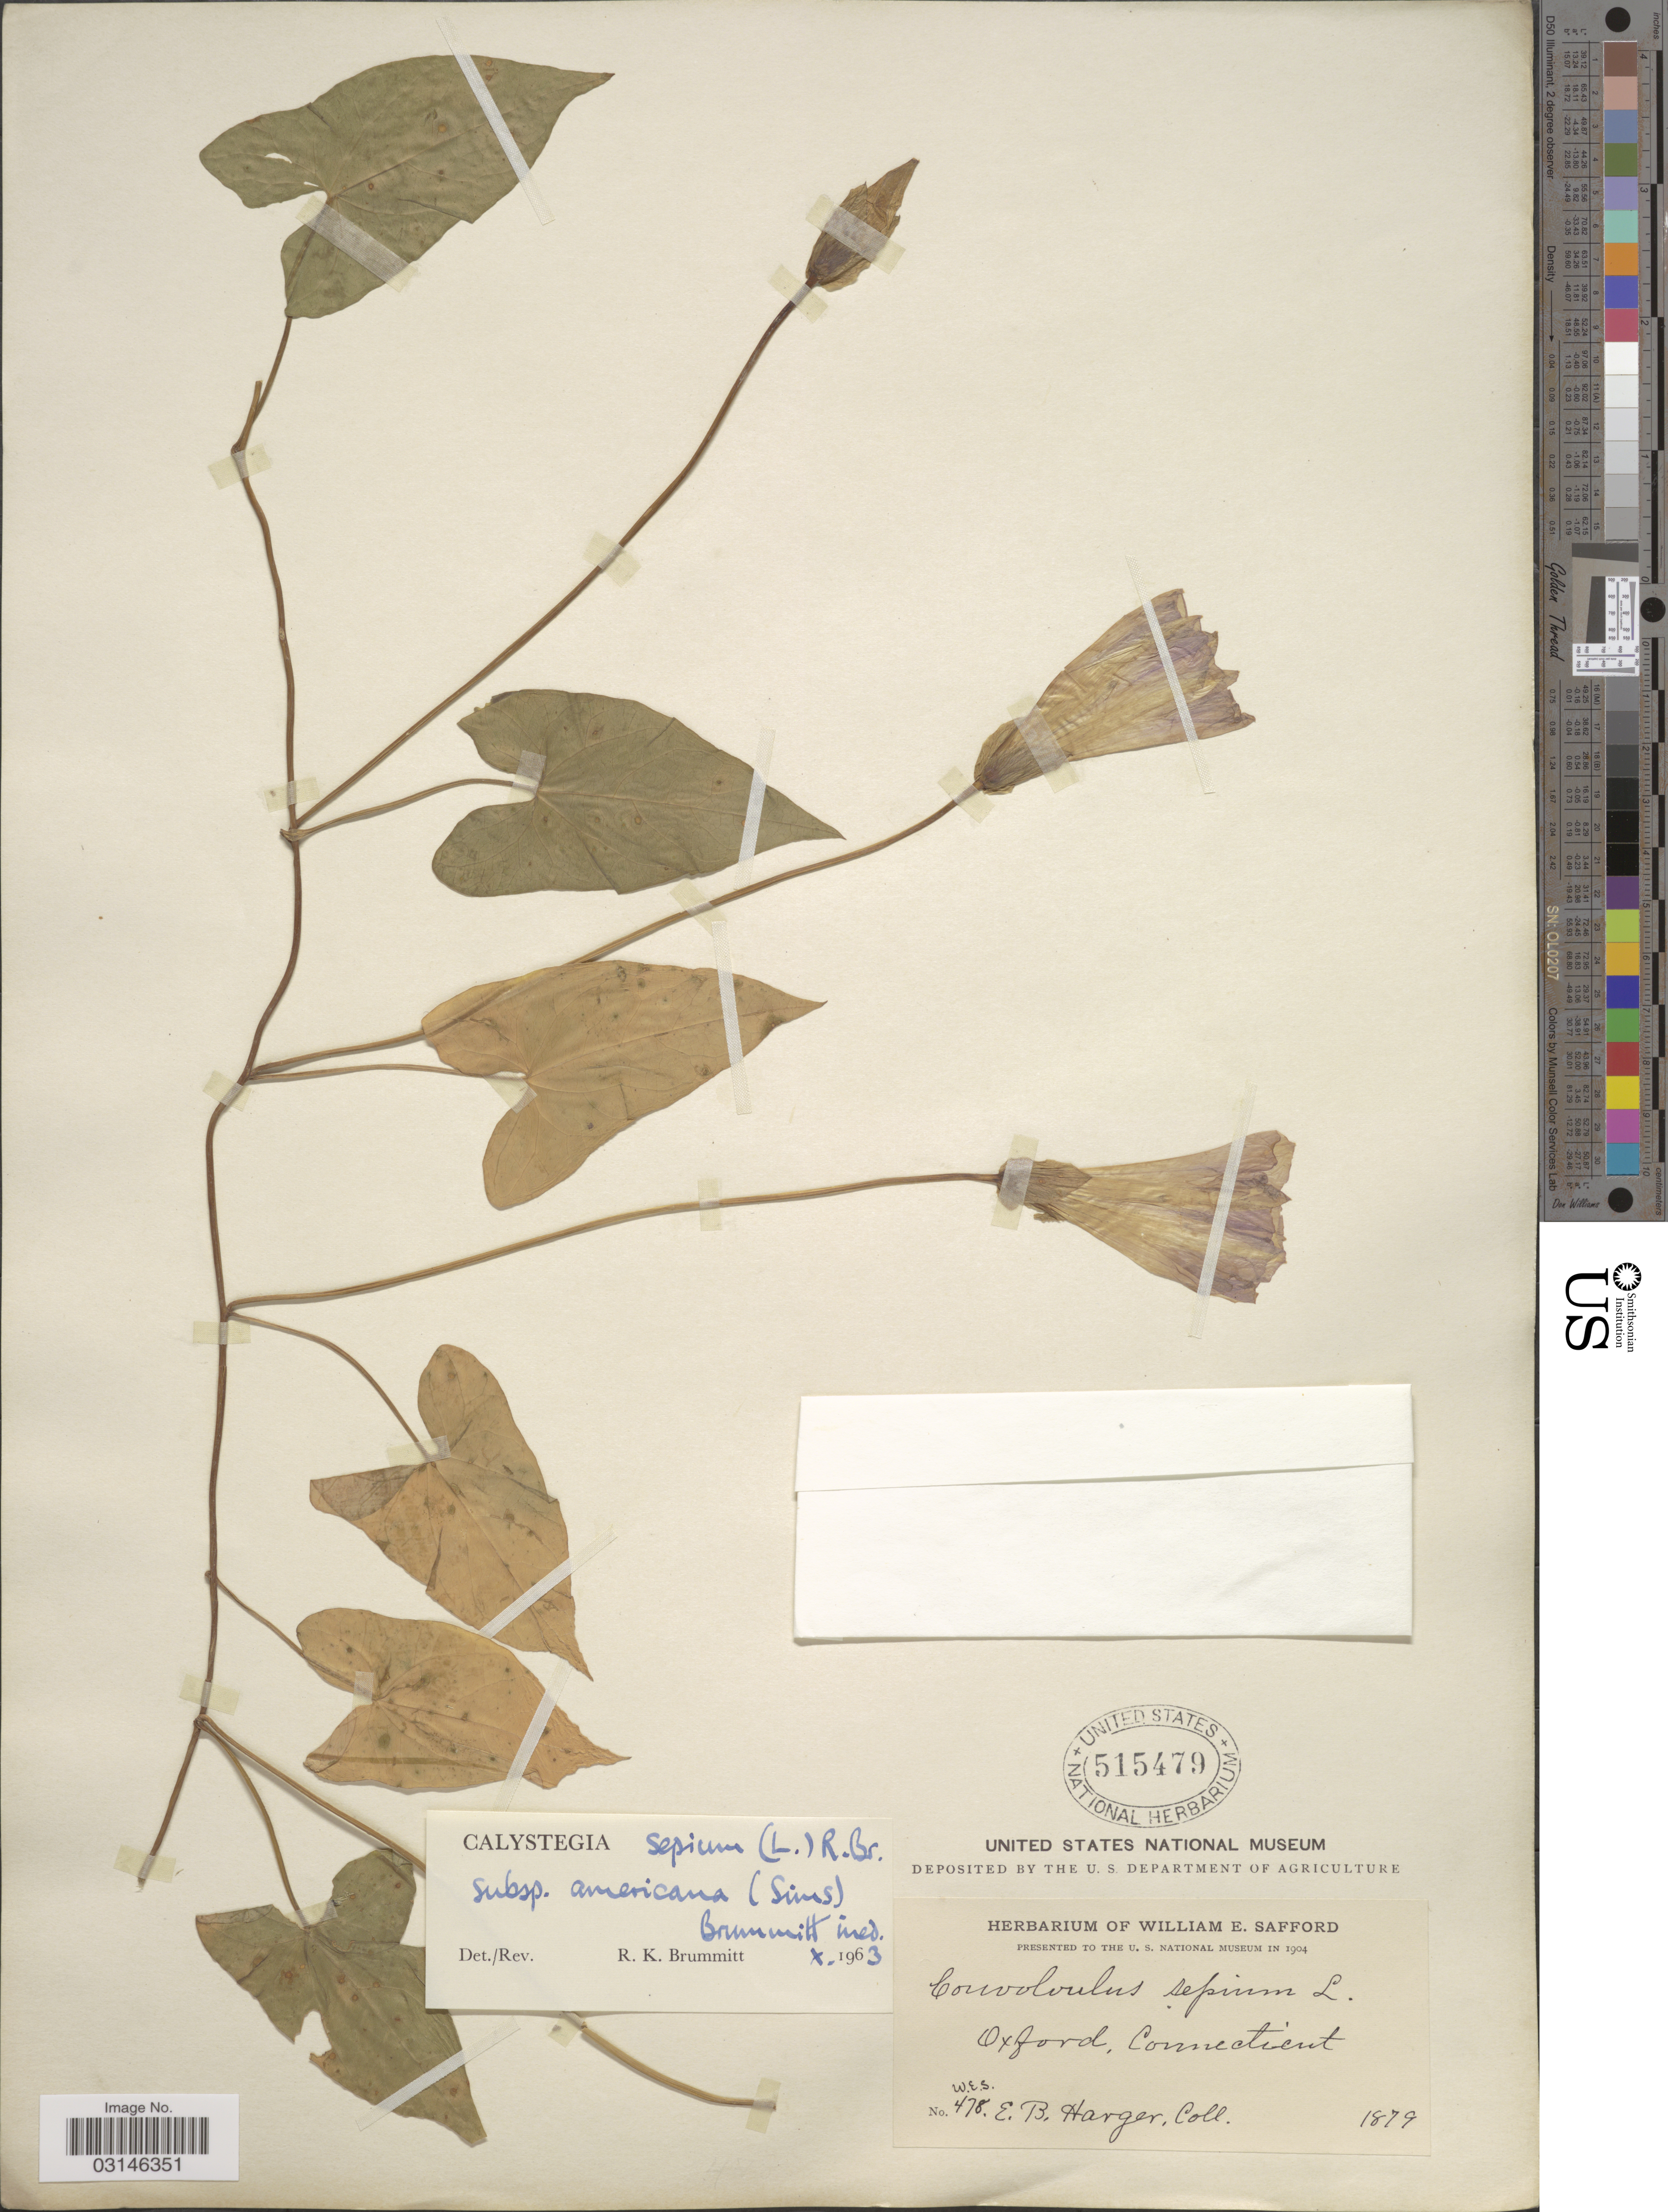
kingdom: Plantae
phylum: Tracheophyta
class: Magnoliopsida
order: Solanales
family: Convolvulaceae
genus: Calystegia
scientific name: Calystegia sepium subsp. americana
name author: (Sims) Brummitt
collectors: E. B. Harger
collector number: W.E.S. 478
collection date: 1879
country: United States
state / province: Connecticut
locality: Oxford.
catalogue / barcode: US 515479